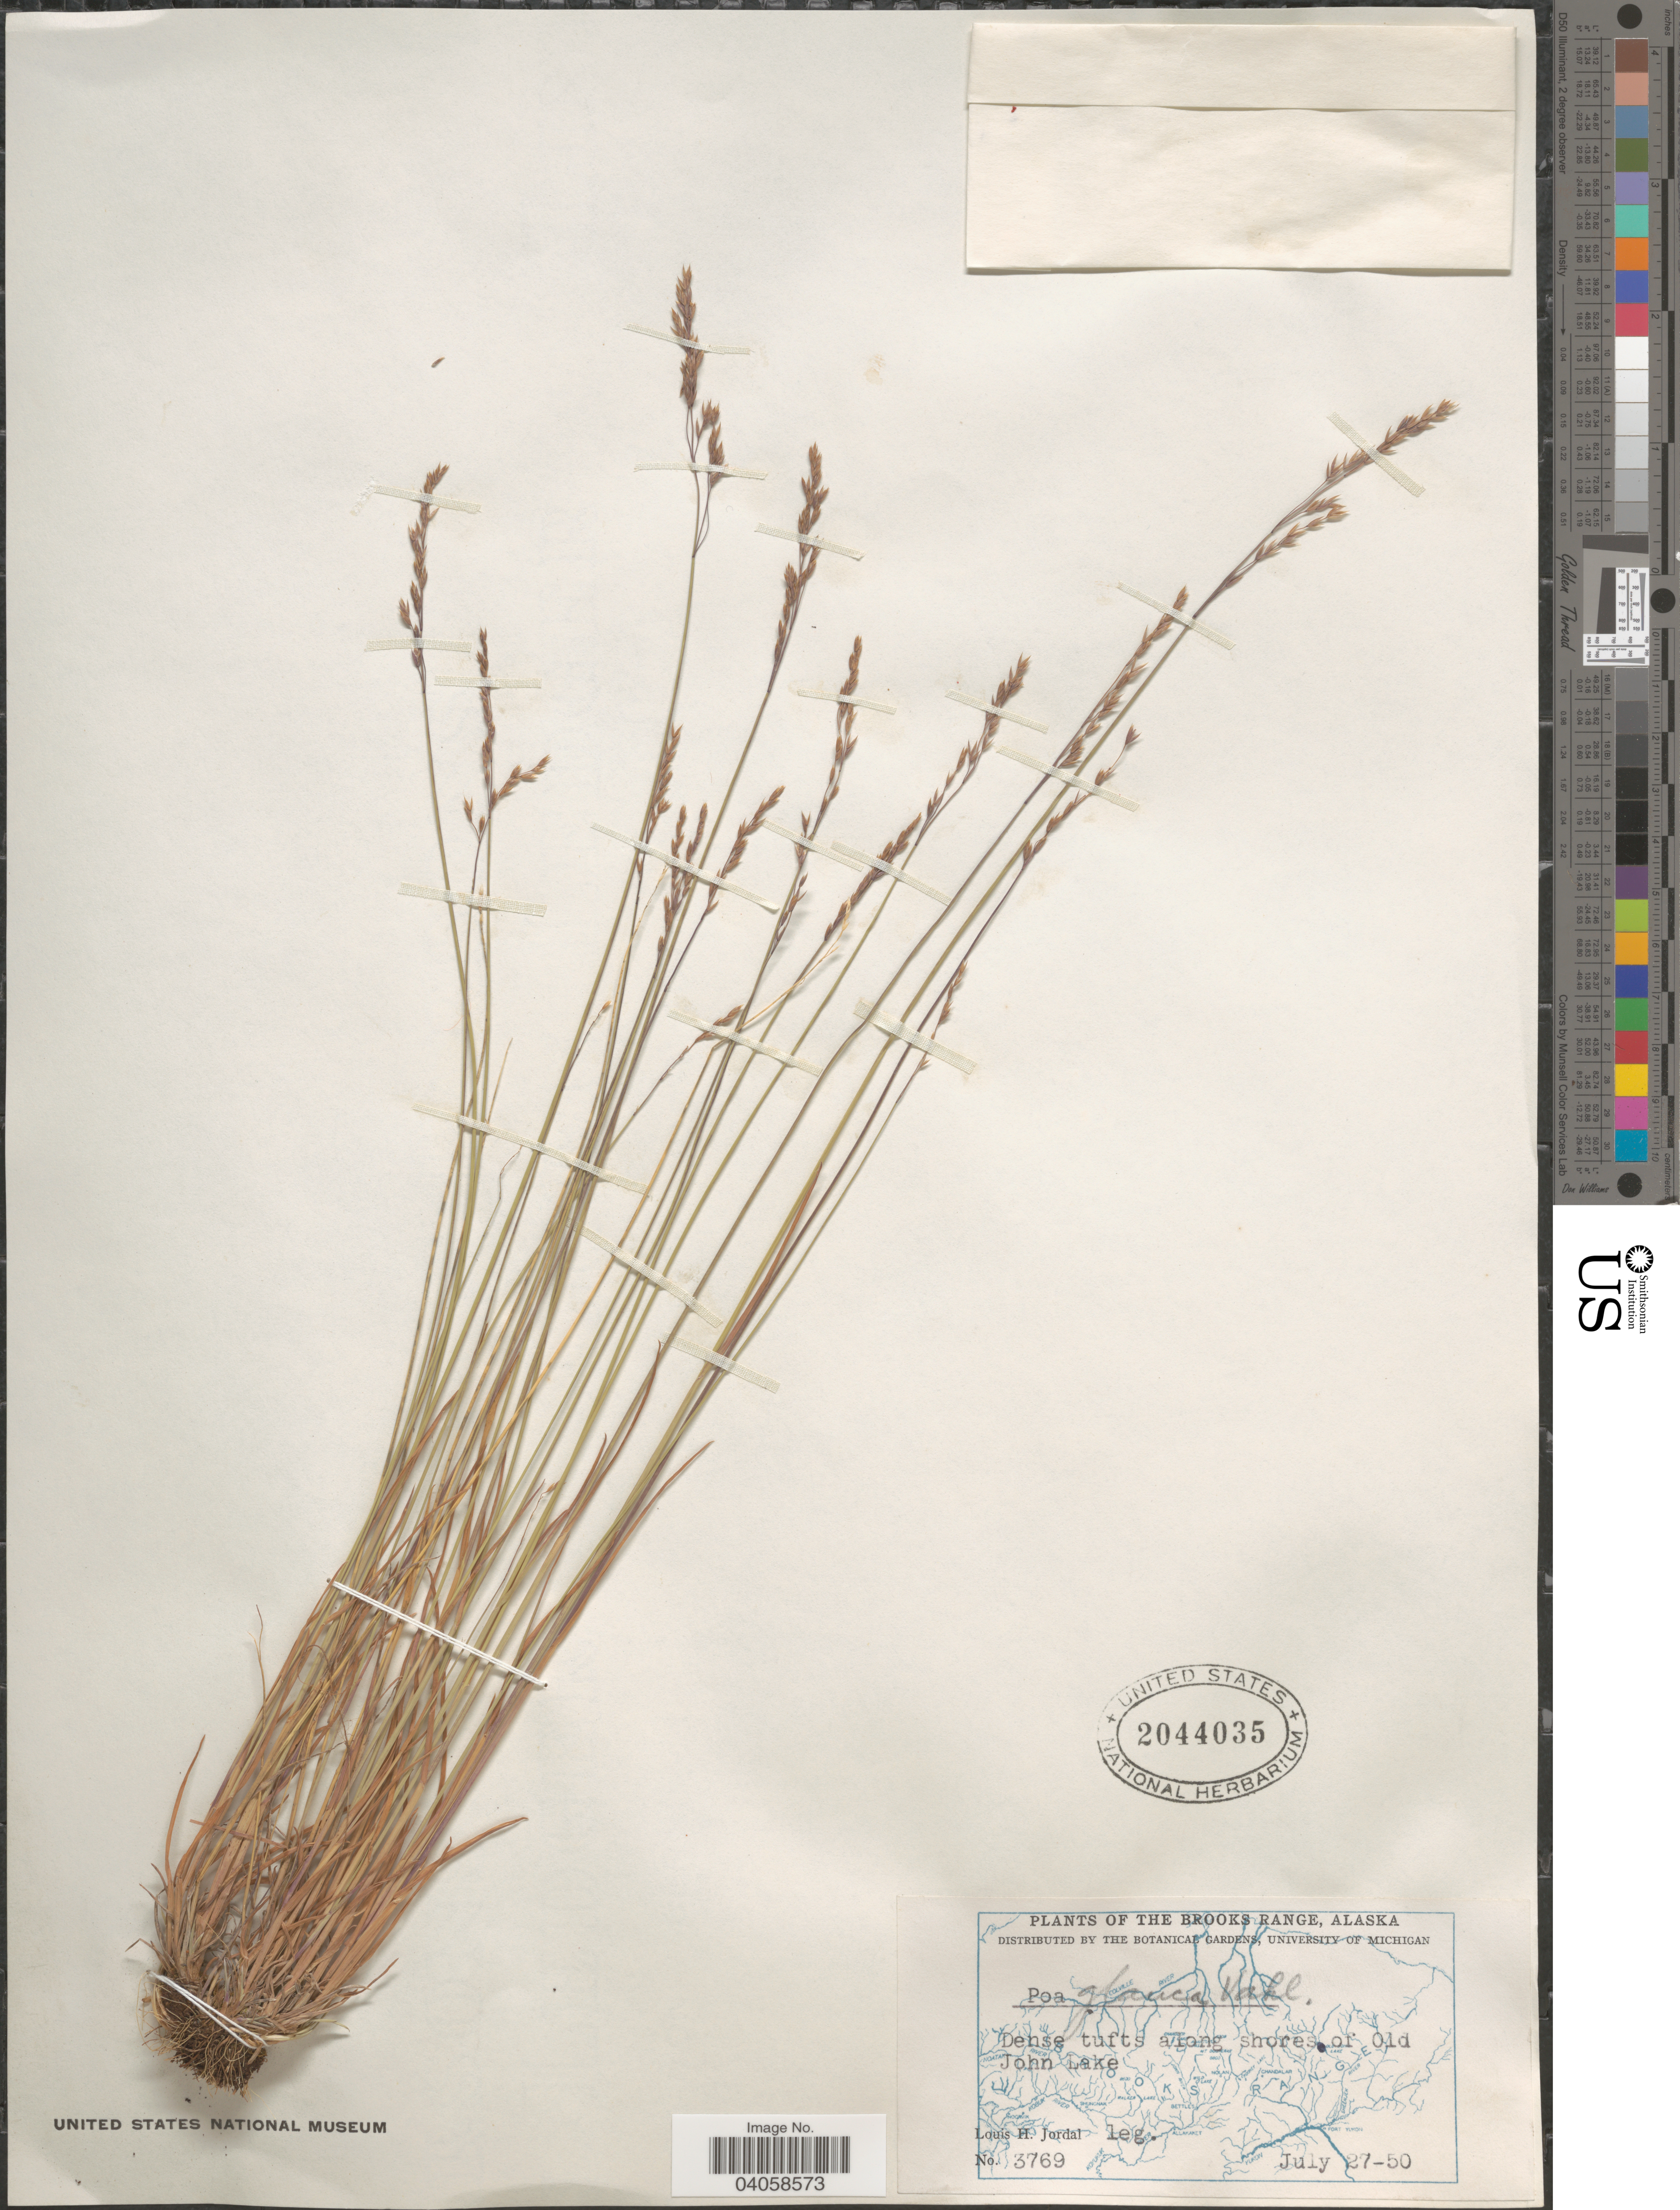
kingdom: Plantae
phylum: Tracheophyta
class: Liliopsida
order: Poales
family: Poaceae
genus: Poa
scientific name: Poa glauca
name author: Vahl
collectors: L. Jordal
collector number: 3769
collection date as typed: Transcribed d/m/y: 27/7/50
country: United States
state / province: Alaska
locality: The Brooks Range. Along shore of Old John Lake.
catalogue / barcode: US 2044035